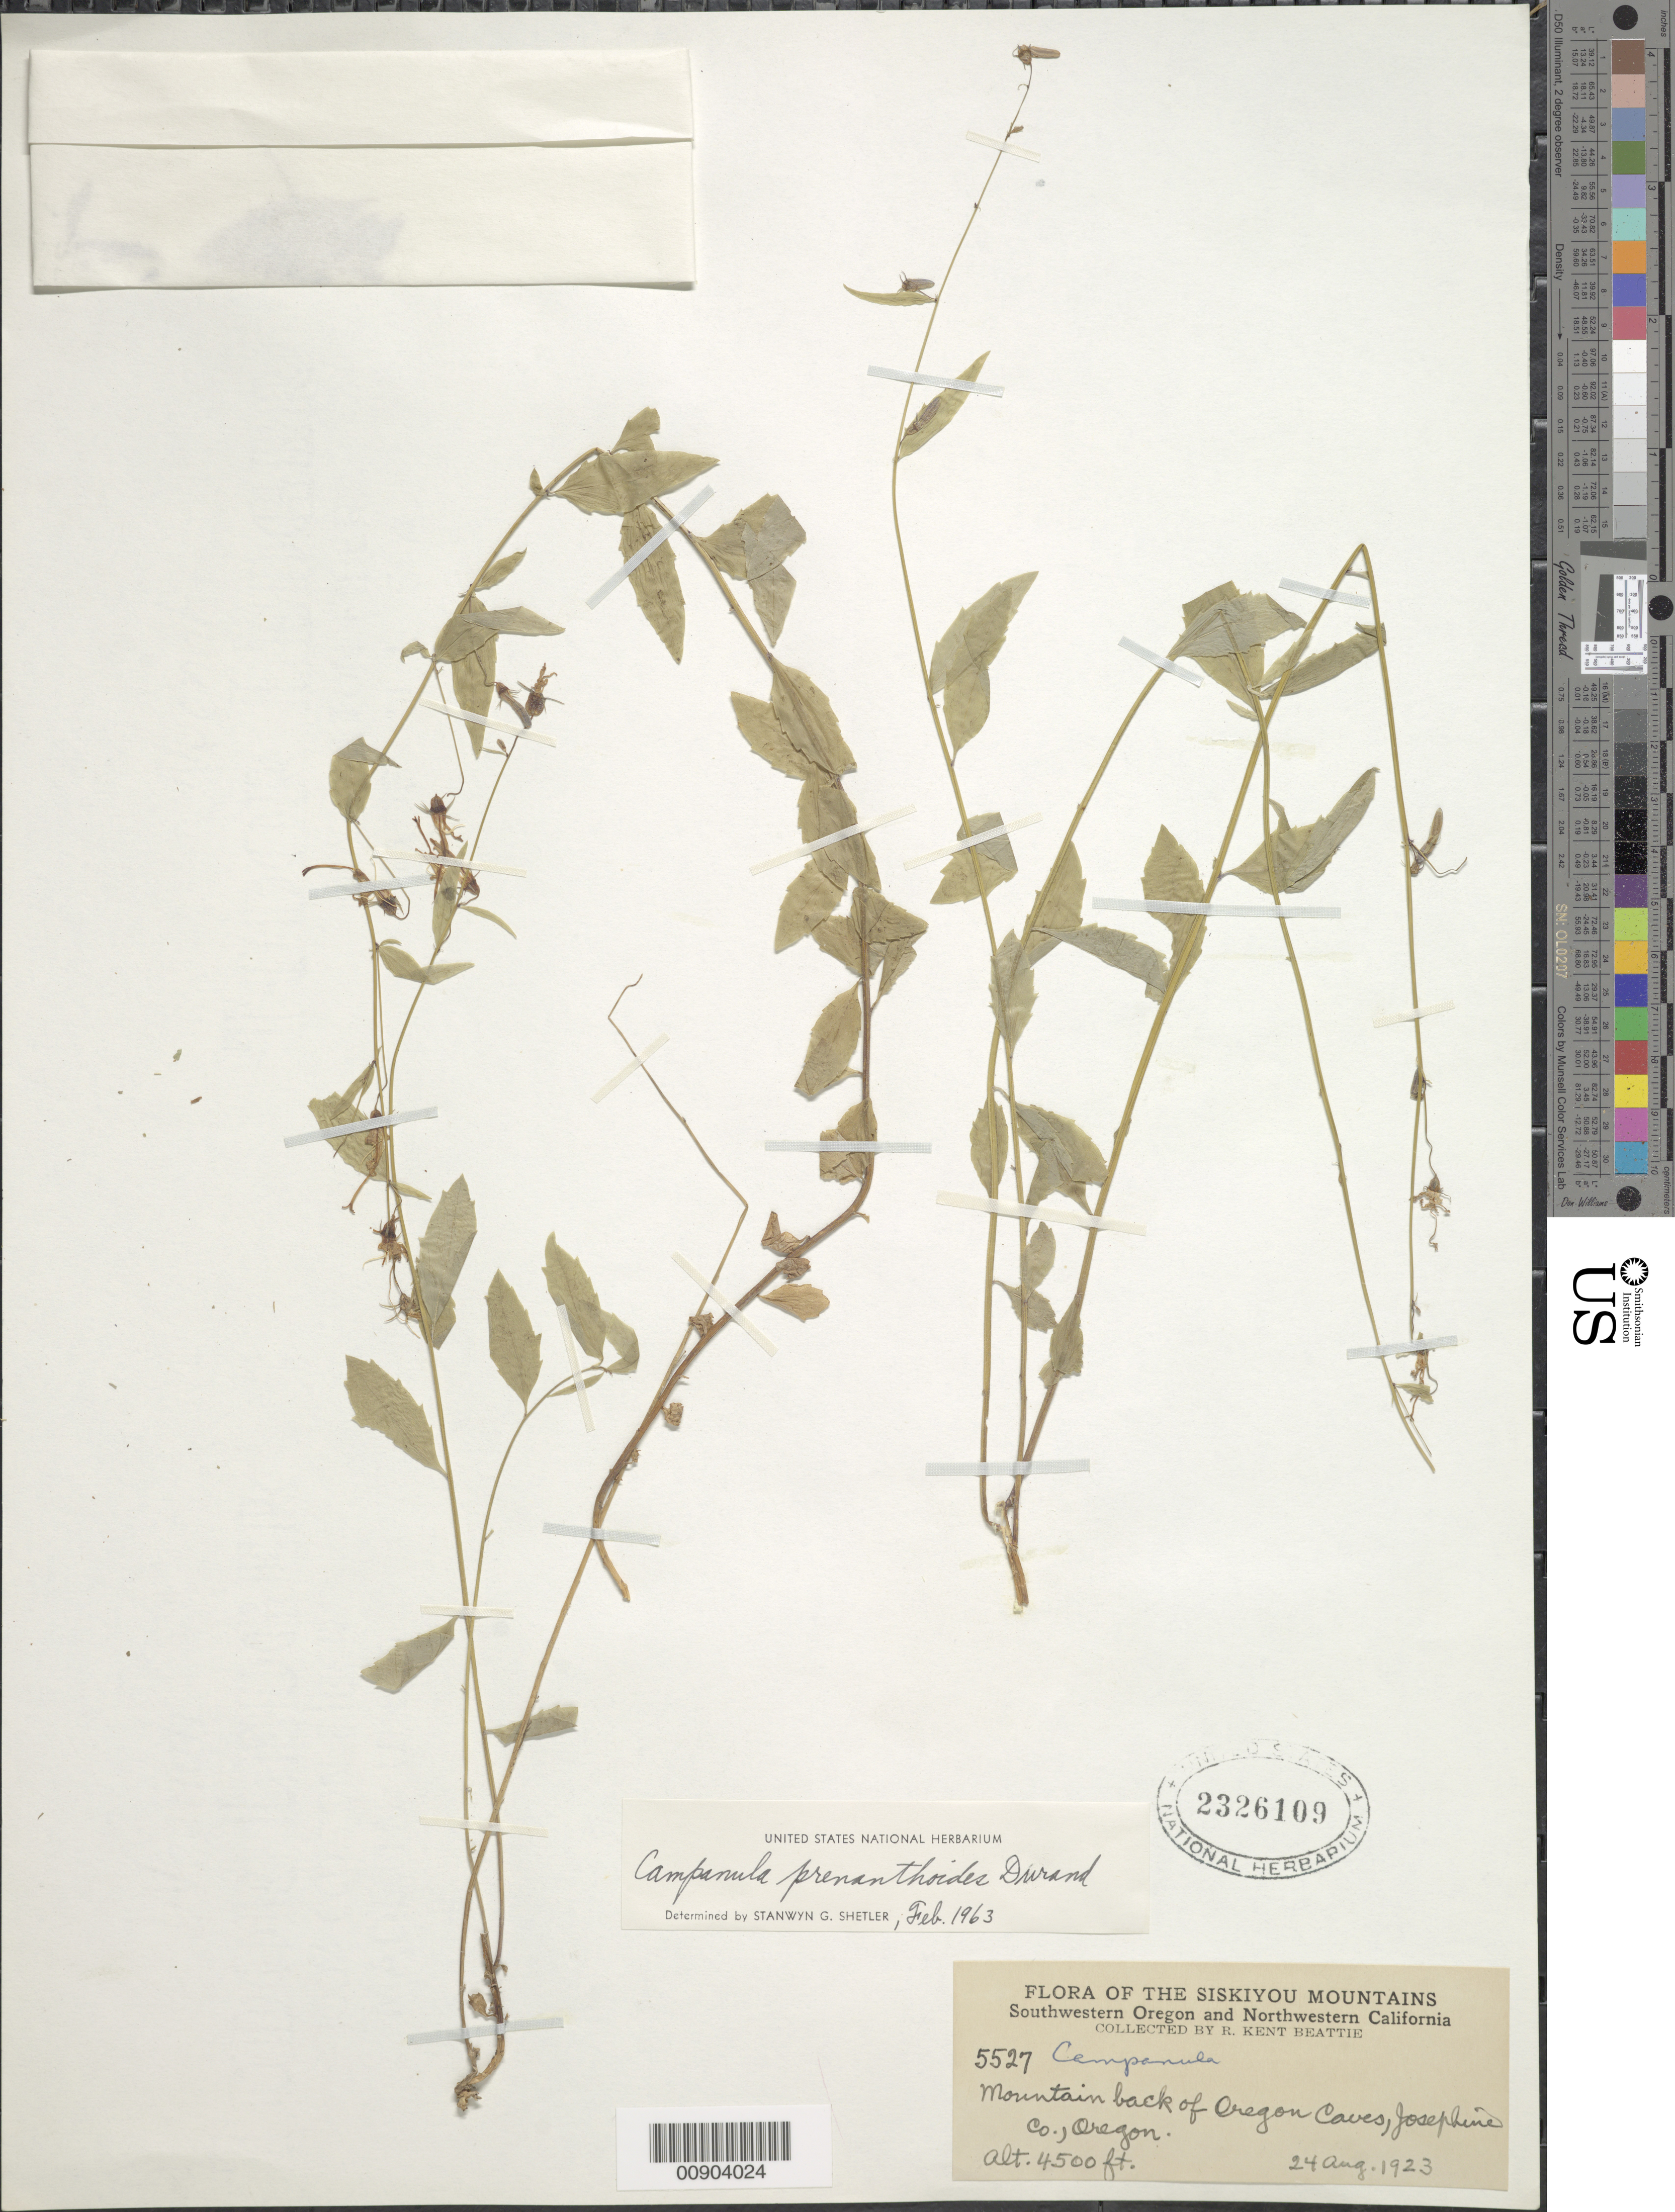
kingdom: Plantae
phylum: Tracheophyta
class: Magnoliopsida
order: Asterales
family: Campanulaceae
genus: Campanula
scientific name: Campanula prenanthoides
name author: Durand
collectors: R. K. Beattie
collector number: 5527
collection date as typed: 24 Aug 1923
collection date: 1923-08-24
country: United States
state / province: Oregon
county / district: Josephine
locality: Oregon caves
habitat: mountain back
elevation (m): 1373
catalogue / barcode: US 2326109